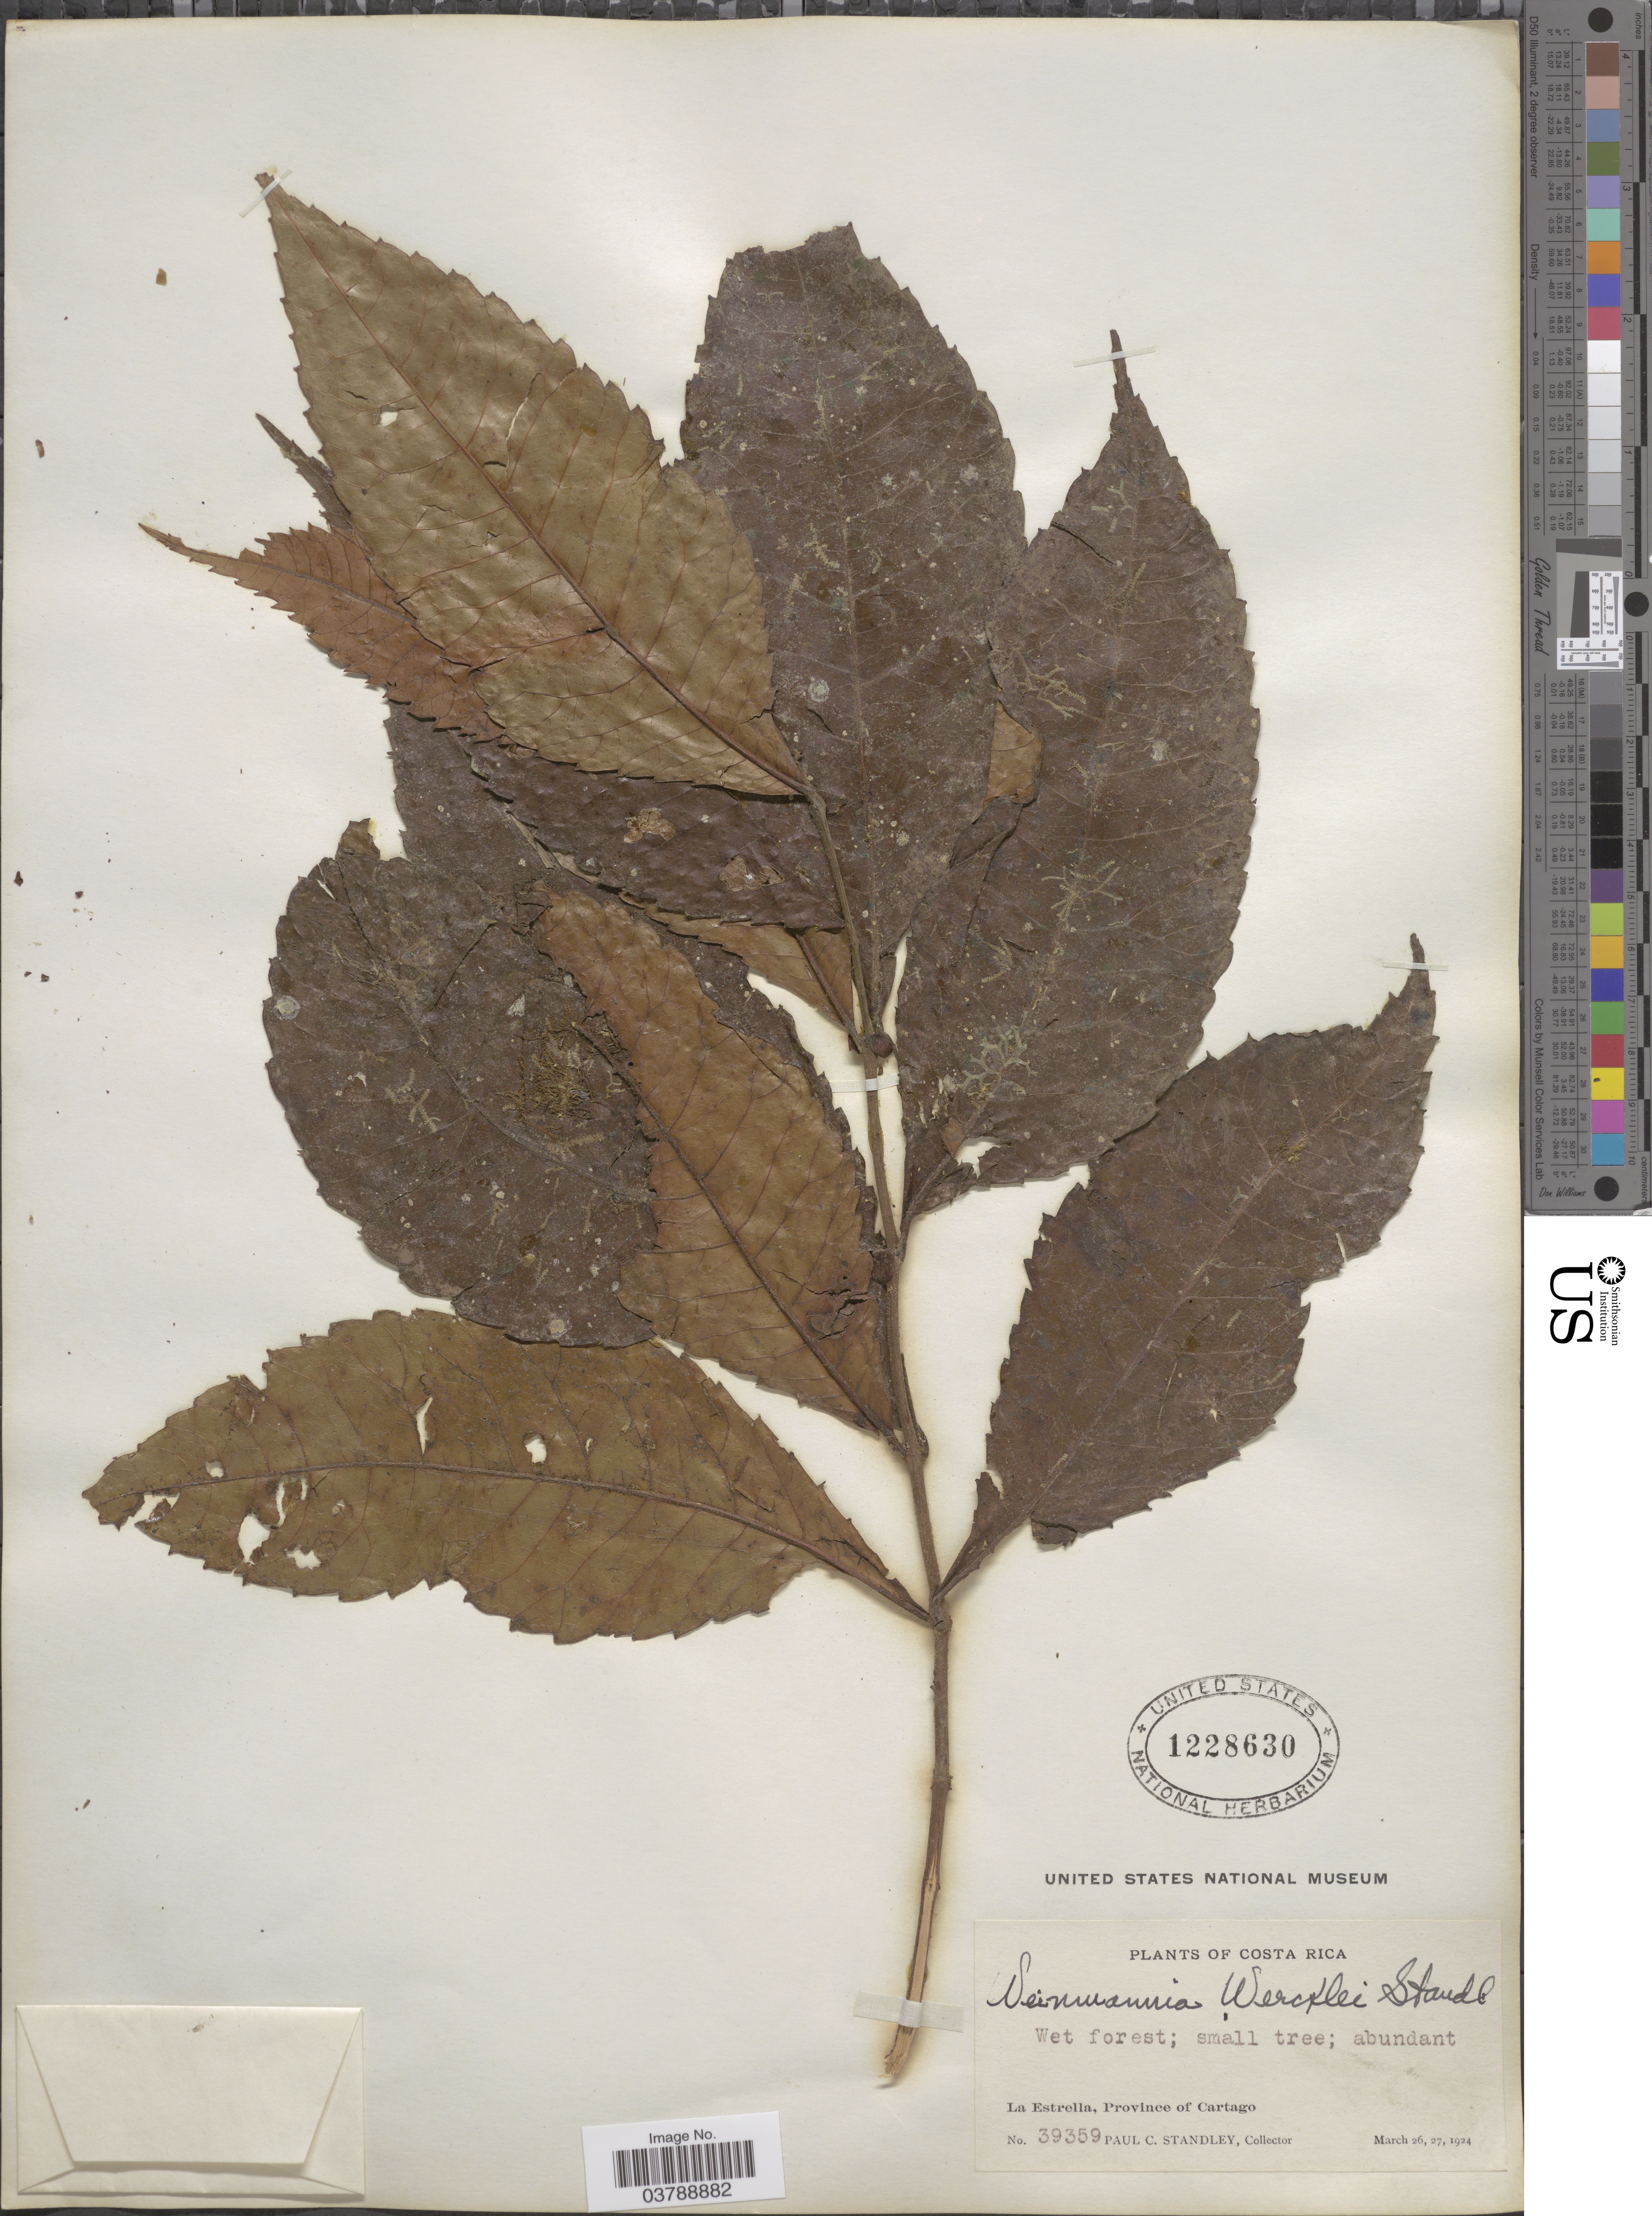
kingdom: Plantae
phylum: Tracheophyta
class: Magnoliopsida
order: Oxalidales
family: Cunoniaceae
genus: Weinmannia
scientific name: Weinmannia wercklei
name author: Standl.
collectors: P. C. Standley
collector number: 39359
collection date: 1924-03-26/1924-03-27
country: Costa Rica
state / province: Cartago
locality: La Estrella.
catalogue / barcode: US 1228630